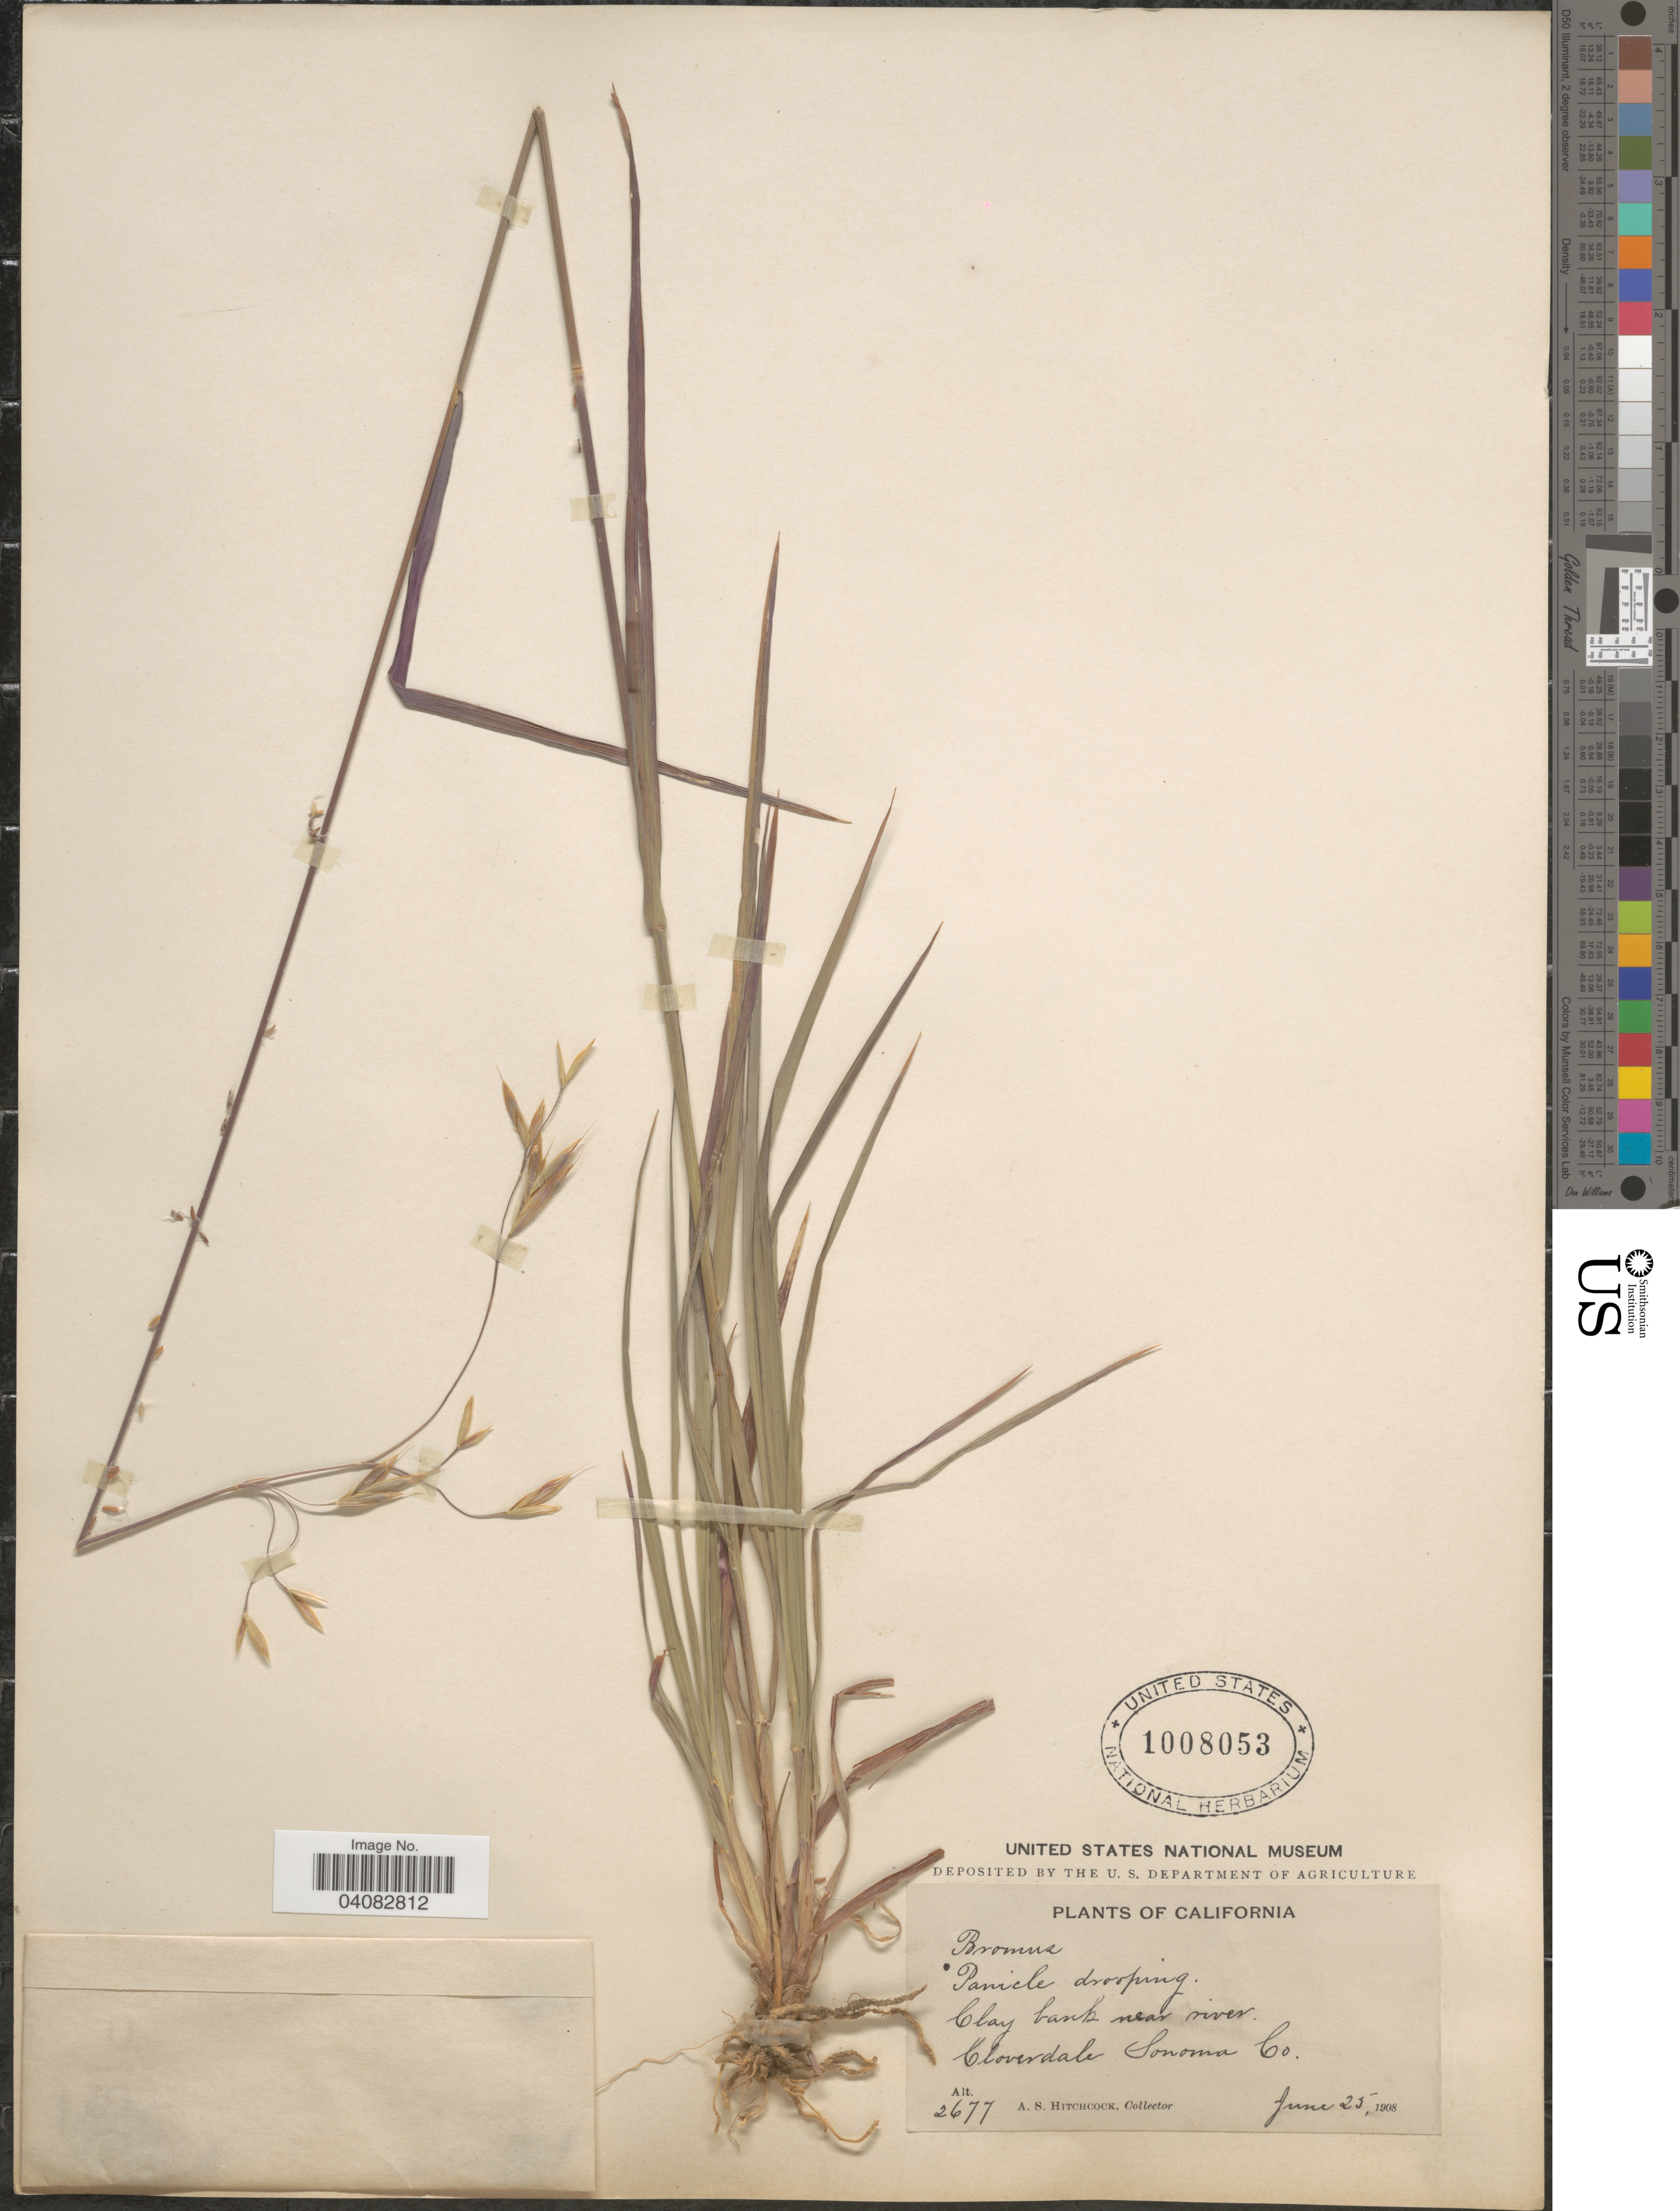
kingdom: Plantae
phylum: Tracheophyta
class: Liliopsida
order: Poales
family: Poaceae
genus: Bromus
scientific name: Bromus laevipes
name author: Shear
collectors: A. S. Hitchcock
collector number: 2677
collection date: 1908-06-25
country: United States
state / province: California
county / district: Sonoma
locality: Panicle drooping. Clay bank near river. Cloverdale Sonoma Co.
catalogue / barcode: US 1008053